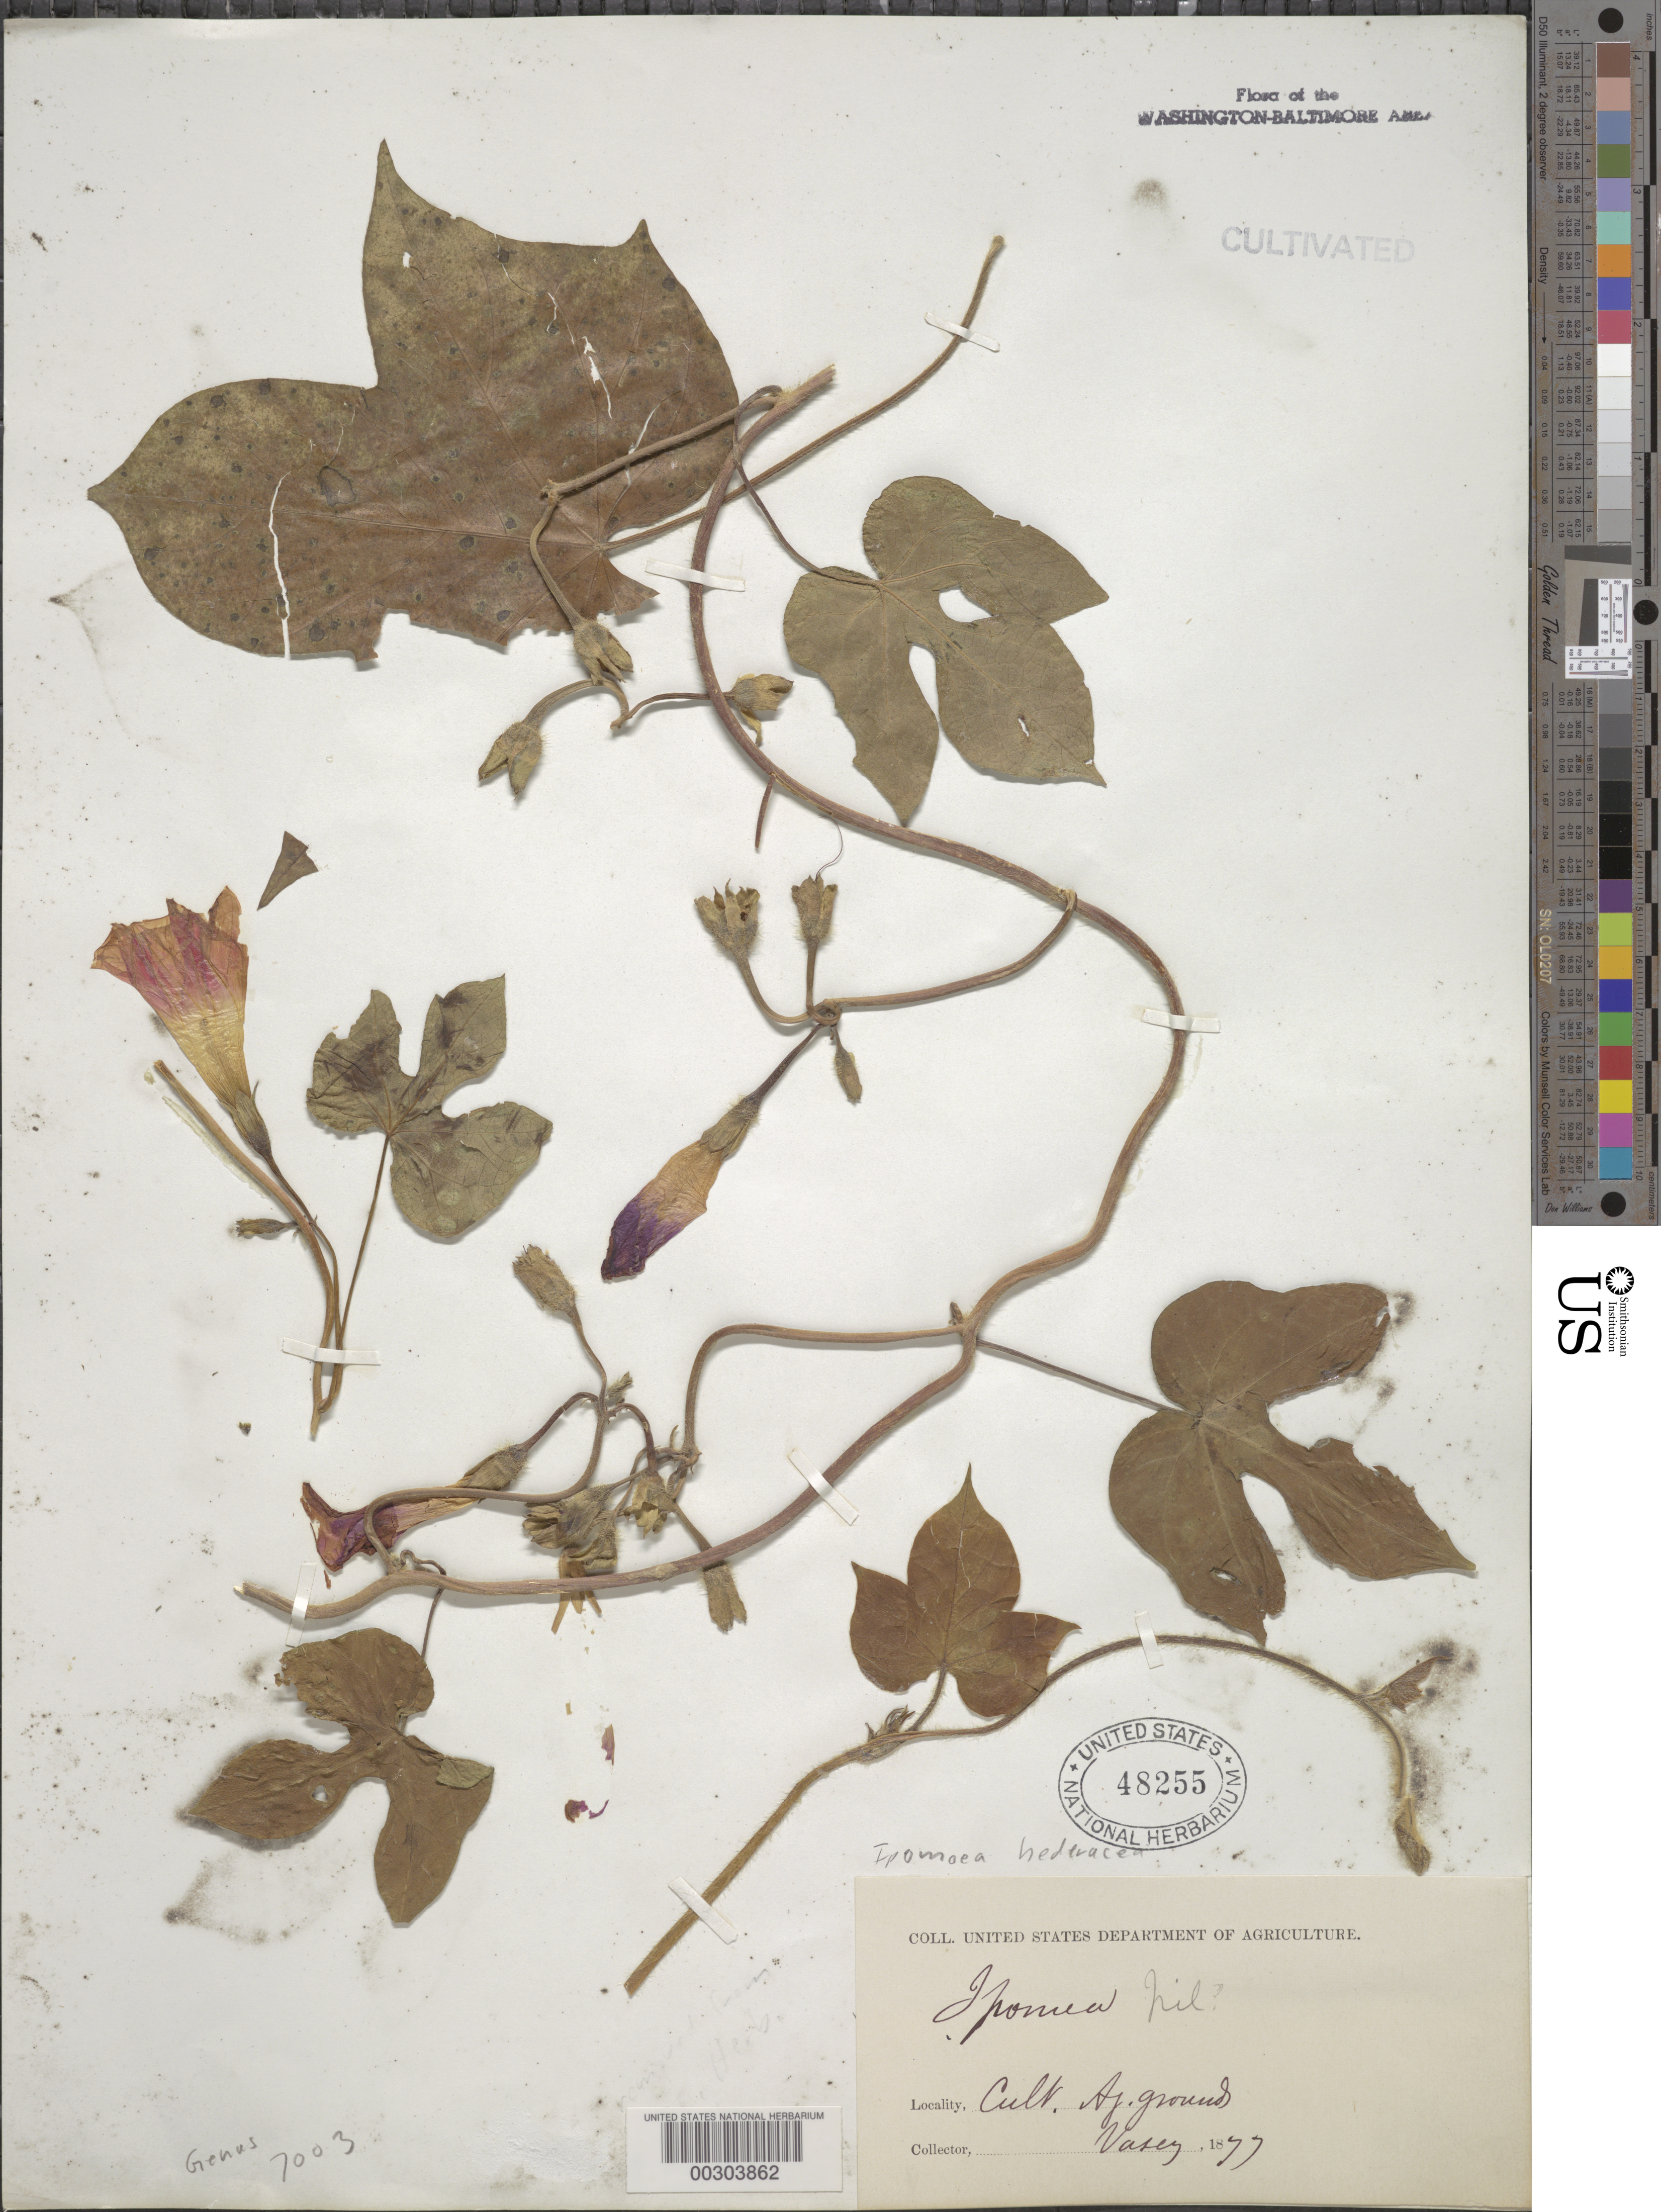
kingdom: Plantae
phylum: Tracheophyta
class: Magnoliopsida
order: Solanales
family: Convolvulaceae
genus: Ipomoea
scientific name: Ipomoea hederacea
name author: Jacq.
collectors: G. R. Vasey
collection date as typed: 1877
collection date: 1877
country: United States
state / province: District of Columbia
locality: Department of Agriculture grounds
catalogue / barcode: US 48255